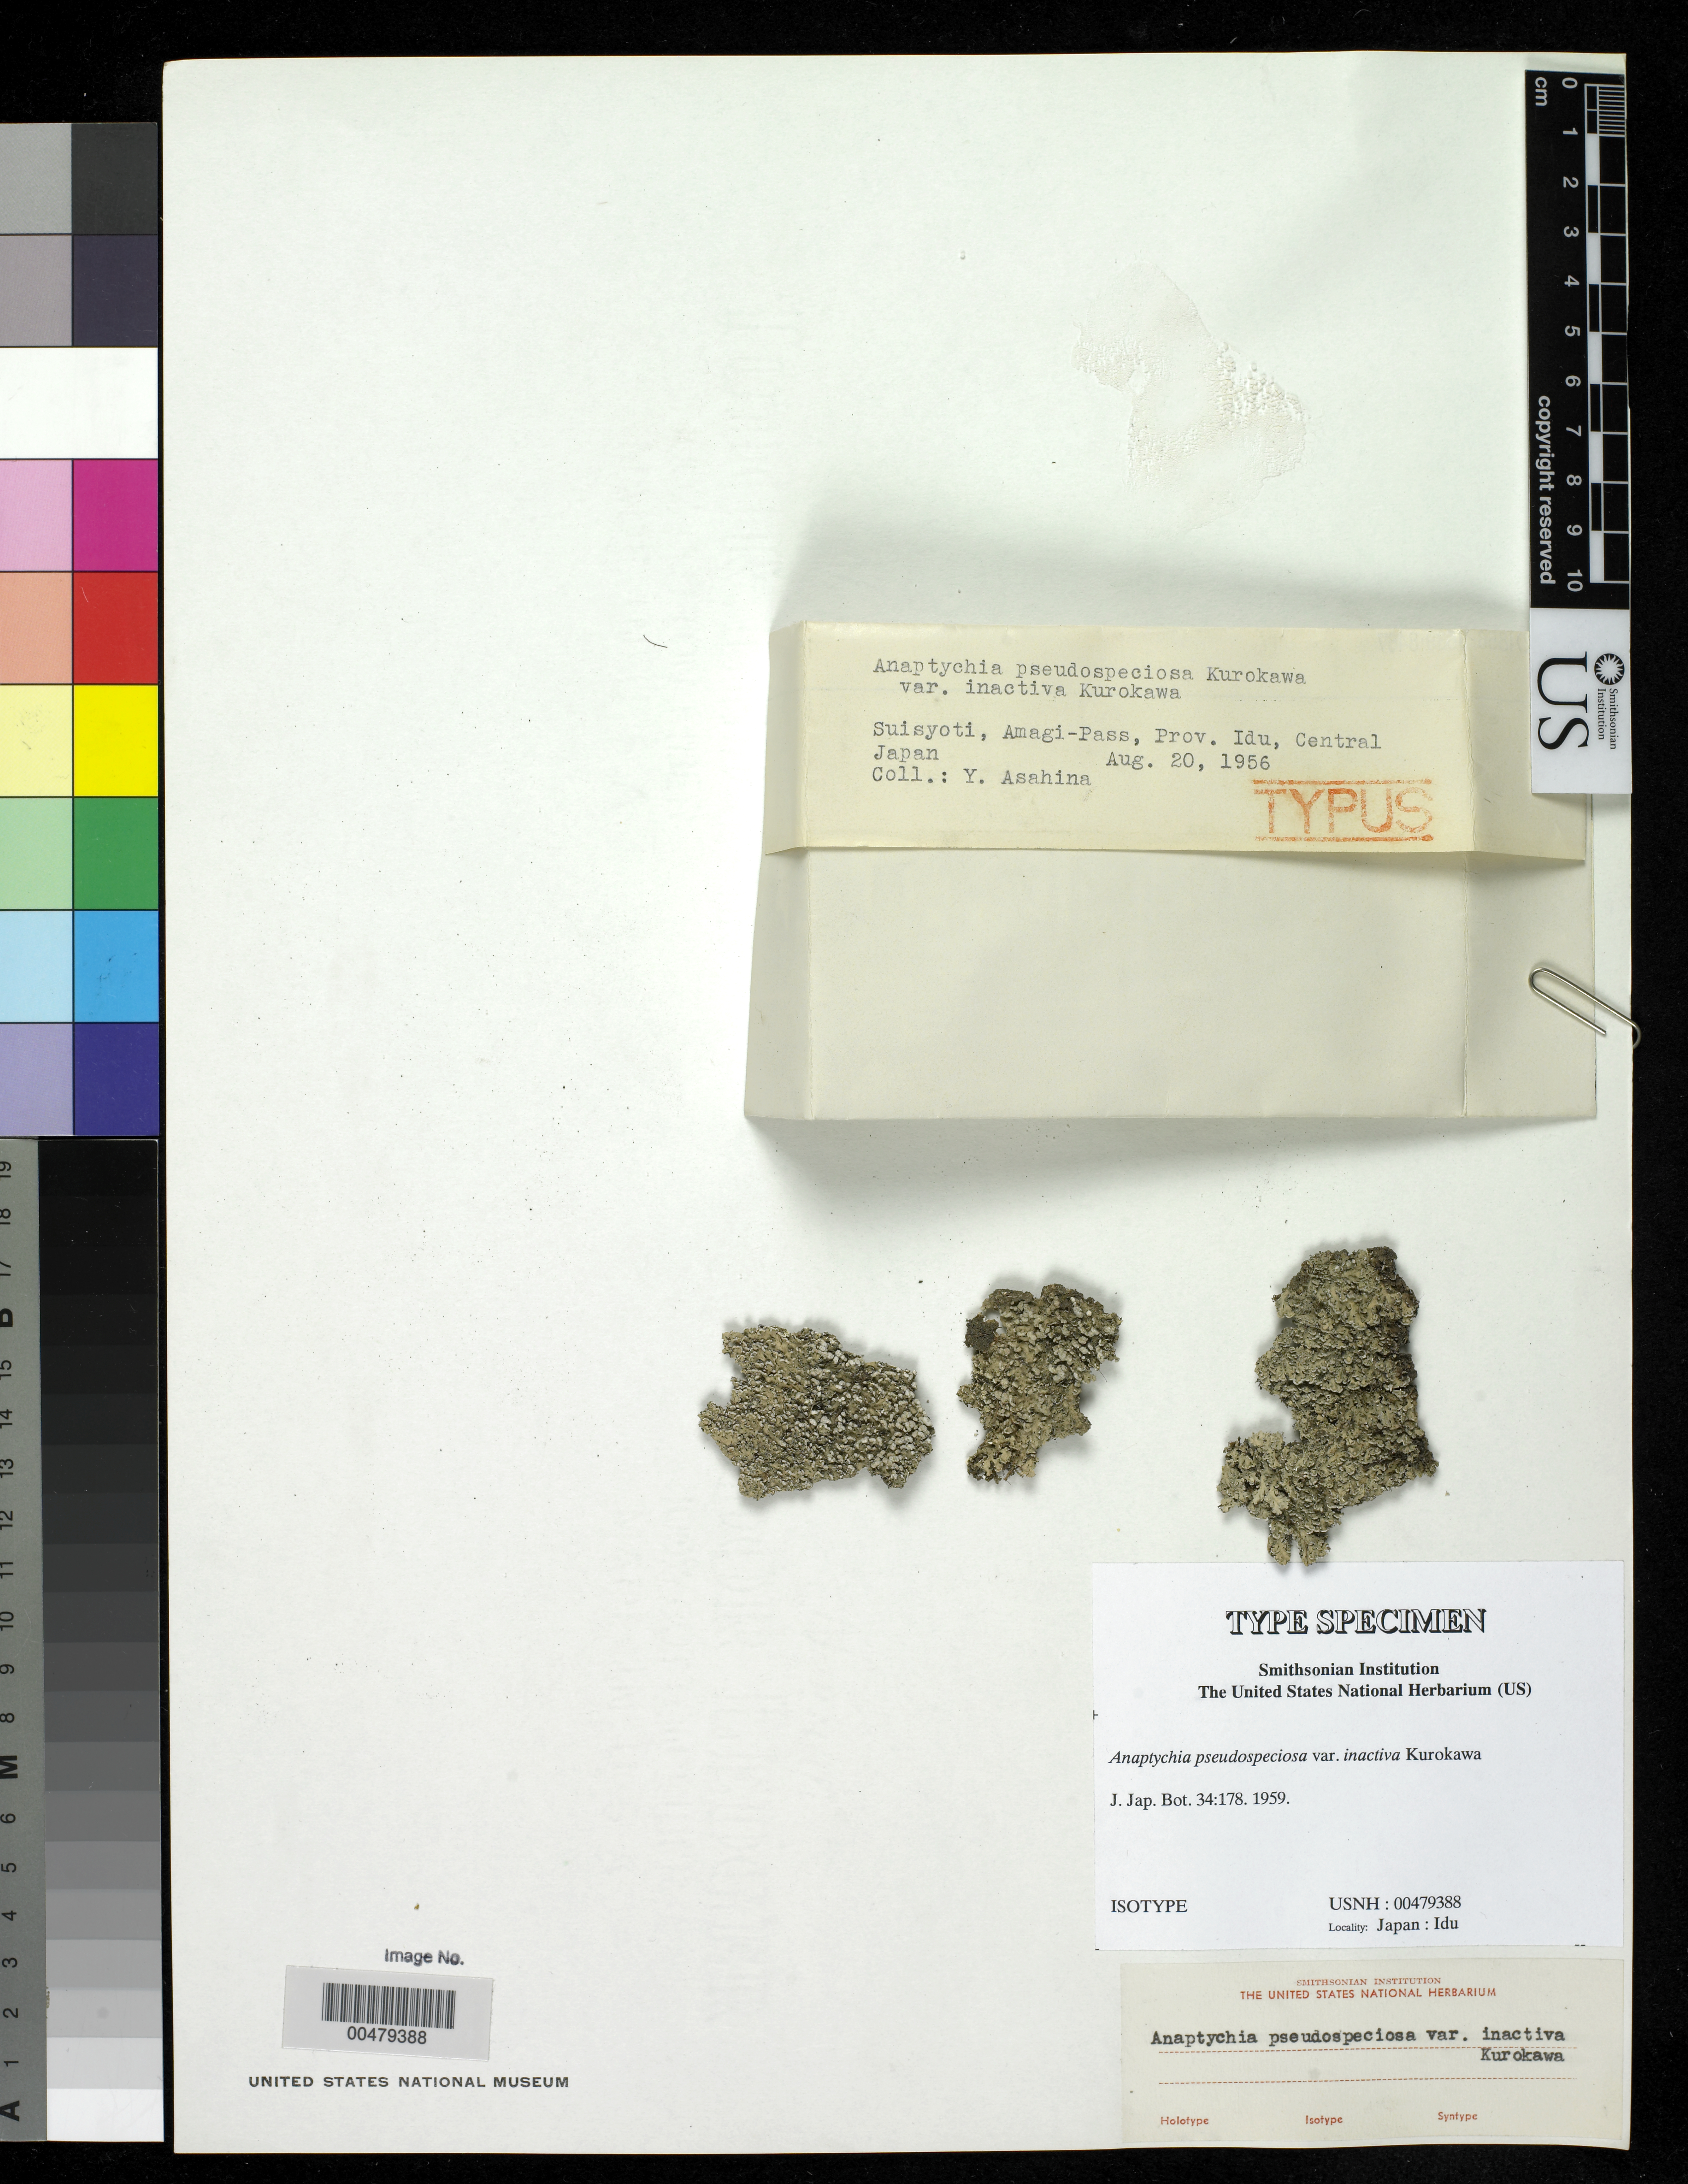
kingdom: Fungi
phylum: Ascomycota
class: Lecanoromycetes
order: Caliciales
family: Physciaceae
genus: Anaptychia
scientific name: Anaptychia pseudospeciosa var. inactiva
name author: Kurok.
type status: Isotype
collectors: Y. Asahina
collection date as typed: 20 Aug 1956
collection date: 1956-08-20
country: Japan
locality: Suisyoti, Amagi Pass, central Japan.